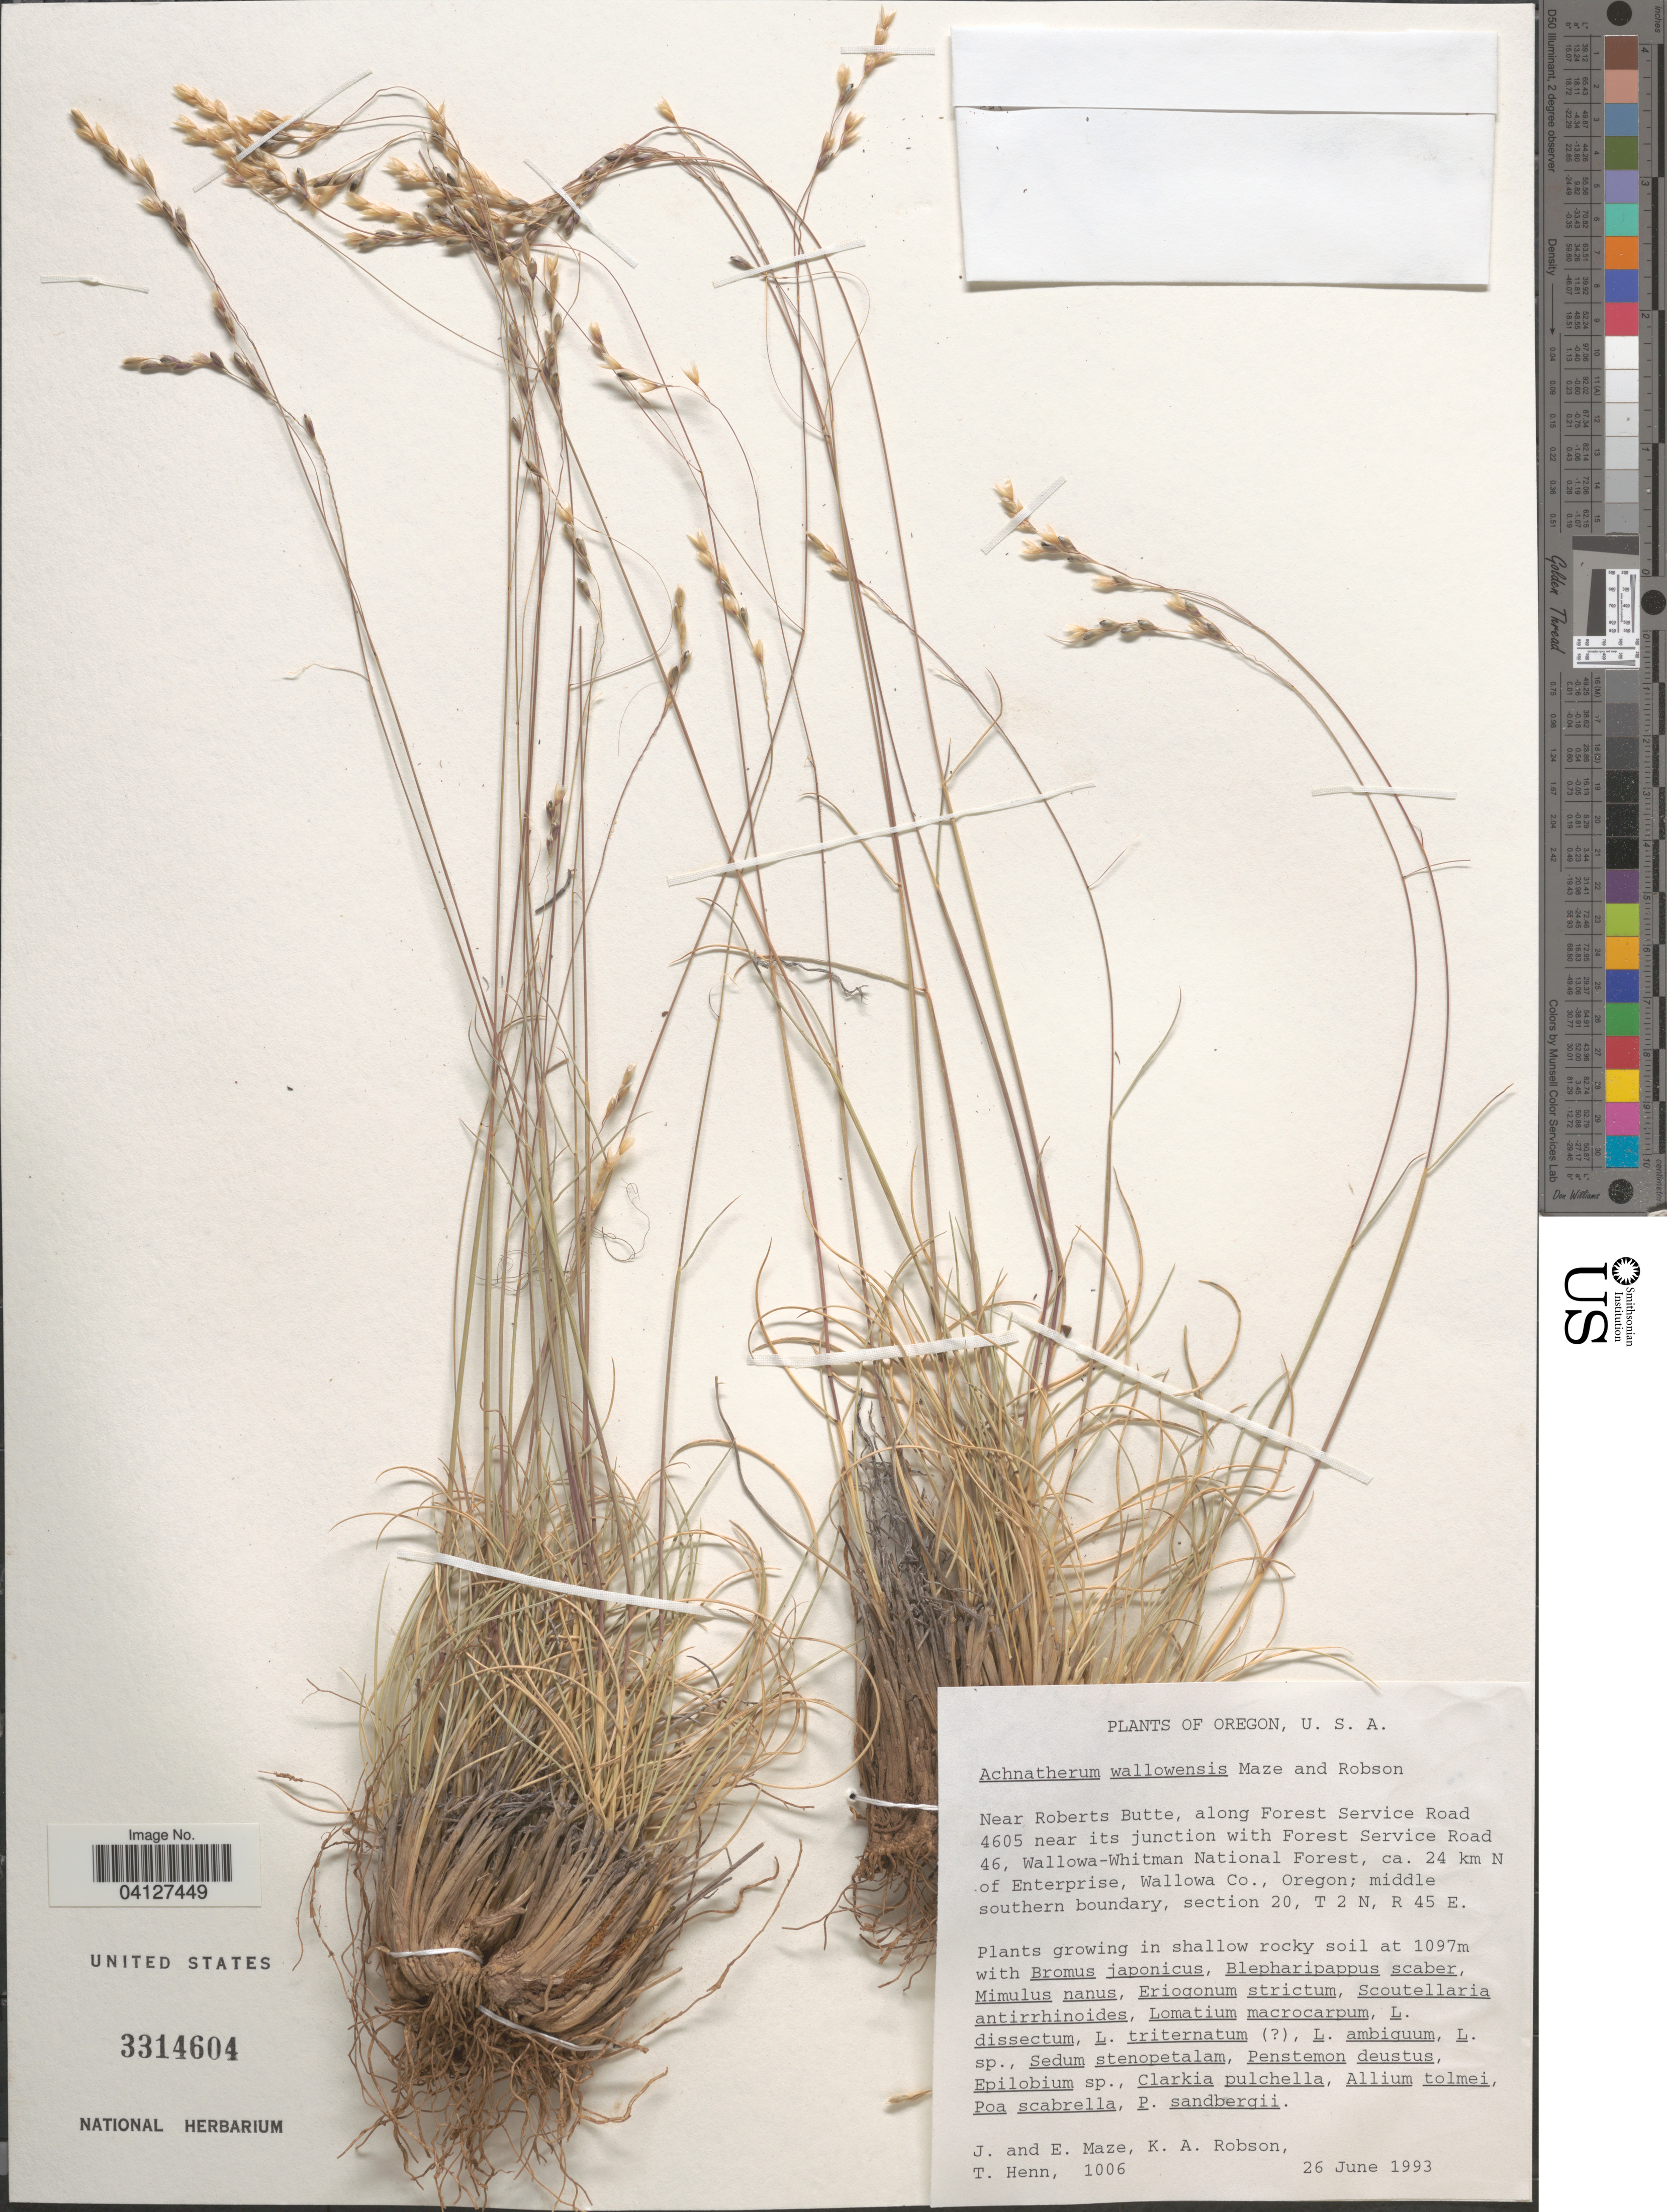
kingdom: Plantae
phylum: Tracheophyta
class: Liliopsida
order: Poales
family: Poaceae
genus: Eriocoma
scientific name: Eriocoma wallowaensis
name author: (J. Maze & K.A. Robson) Romasch.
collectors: J. Maze, E. Maze, K. A. Robson & T. Henn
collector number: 1006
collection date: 1993-06-26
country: United States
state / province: Oregon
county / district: Wallowa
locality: Near Roberts Butte, along Forest Service Road 4605 near its junction with Forest Service Road 46, Wallowa-Whitman National Forest, ca. 24 km N of Enterprise, Wallowa Co; middle southern boundary, section 20, T 2 N, R 45 E.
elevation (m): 1097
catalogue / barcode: US 3314604